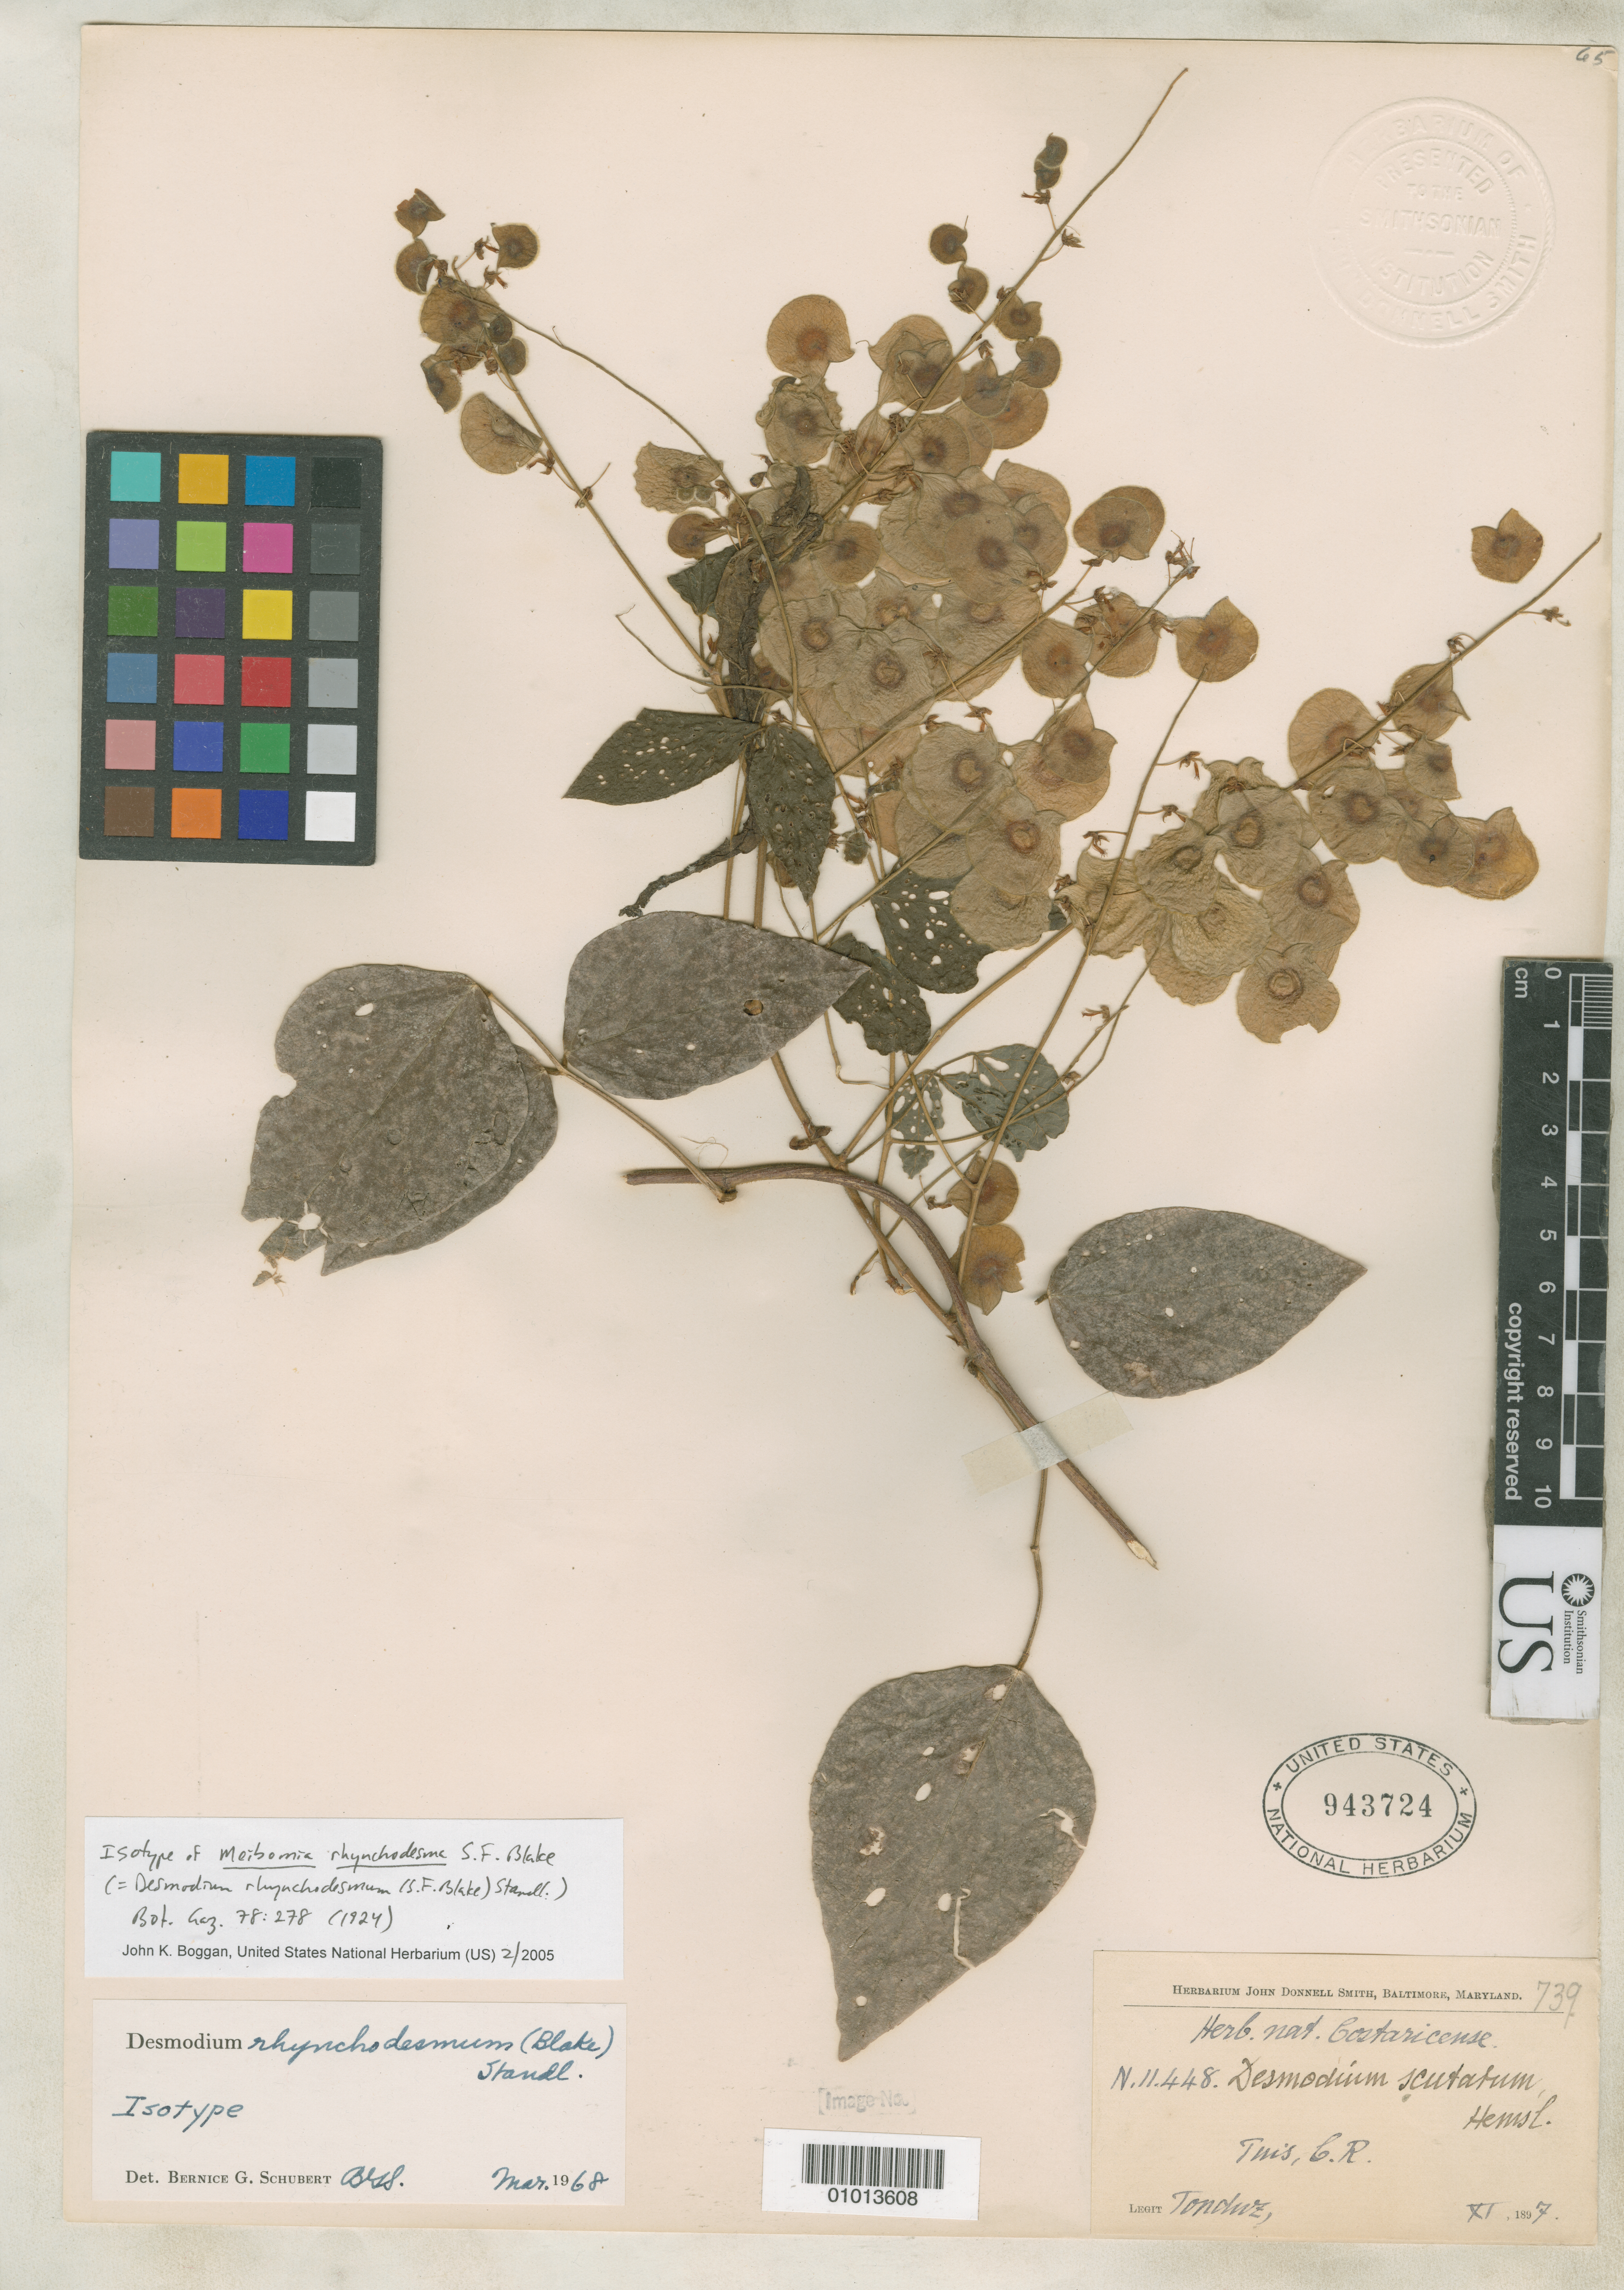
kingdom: Plantae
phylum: Tracheophyta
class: Magnoliopsida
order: Fabales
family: Fabaceae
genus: Meibomia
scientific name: Meibomia rhynchodesma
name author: S.F. Blake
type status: Isotype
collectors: A. Tonduz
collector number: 11448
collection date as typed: Nov 1897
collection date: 1897-11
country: Costa Rica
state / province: Cartago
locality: Tuis.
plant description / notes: Specimen ex John Donnell Smith herbarium.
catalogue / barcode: US 943724